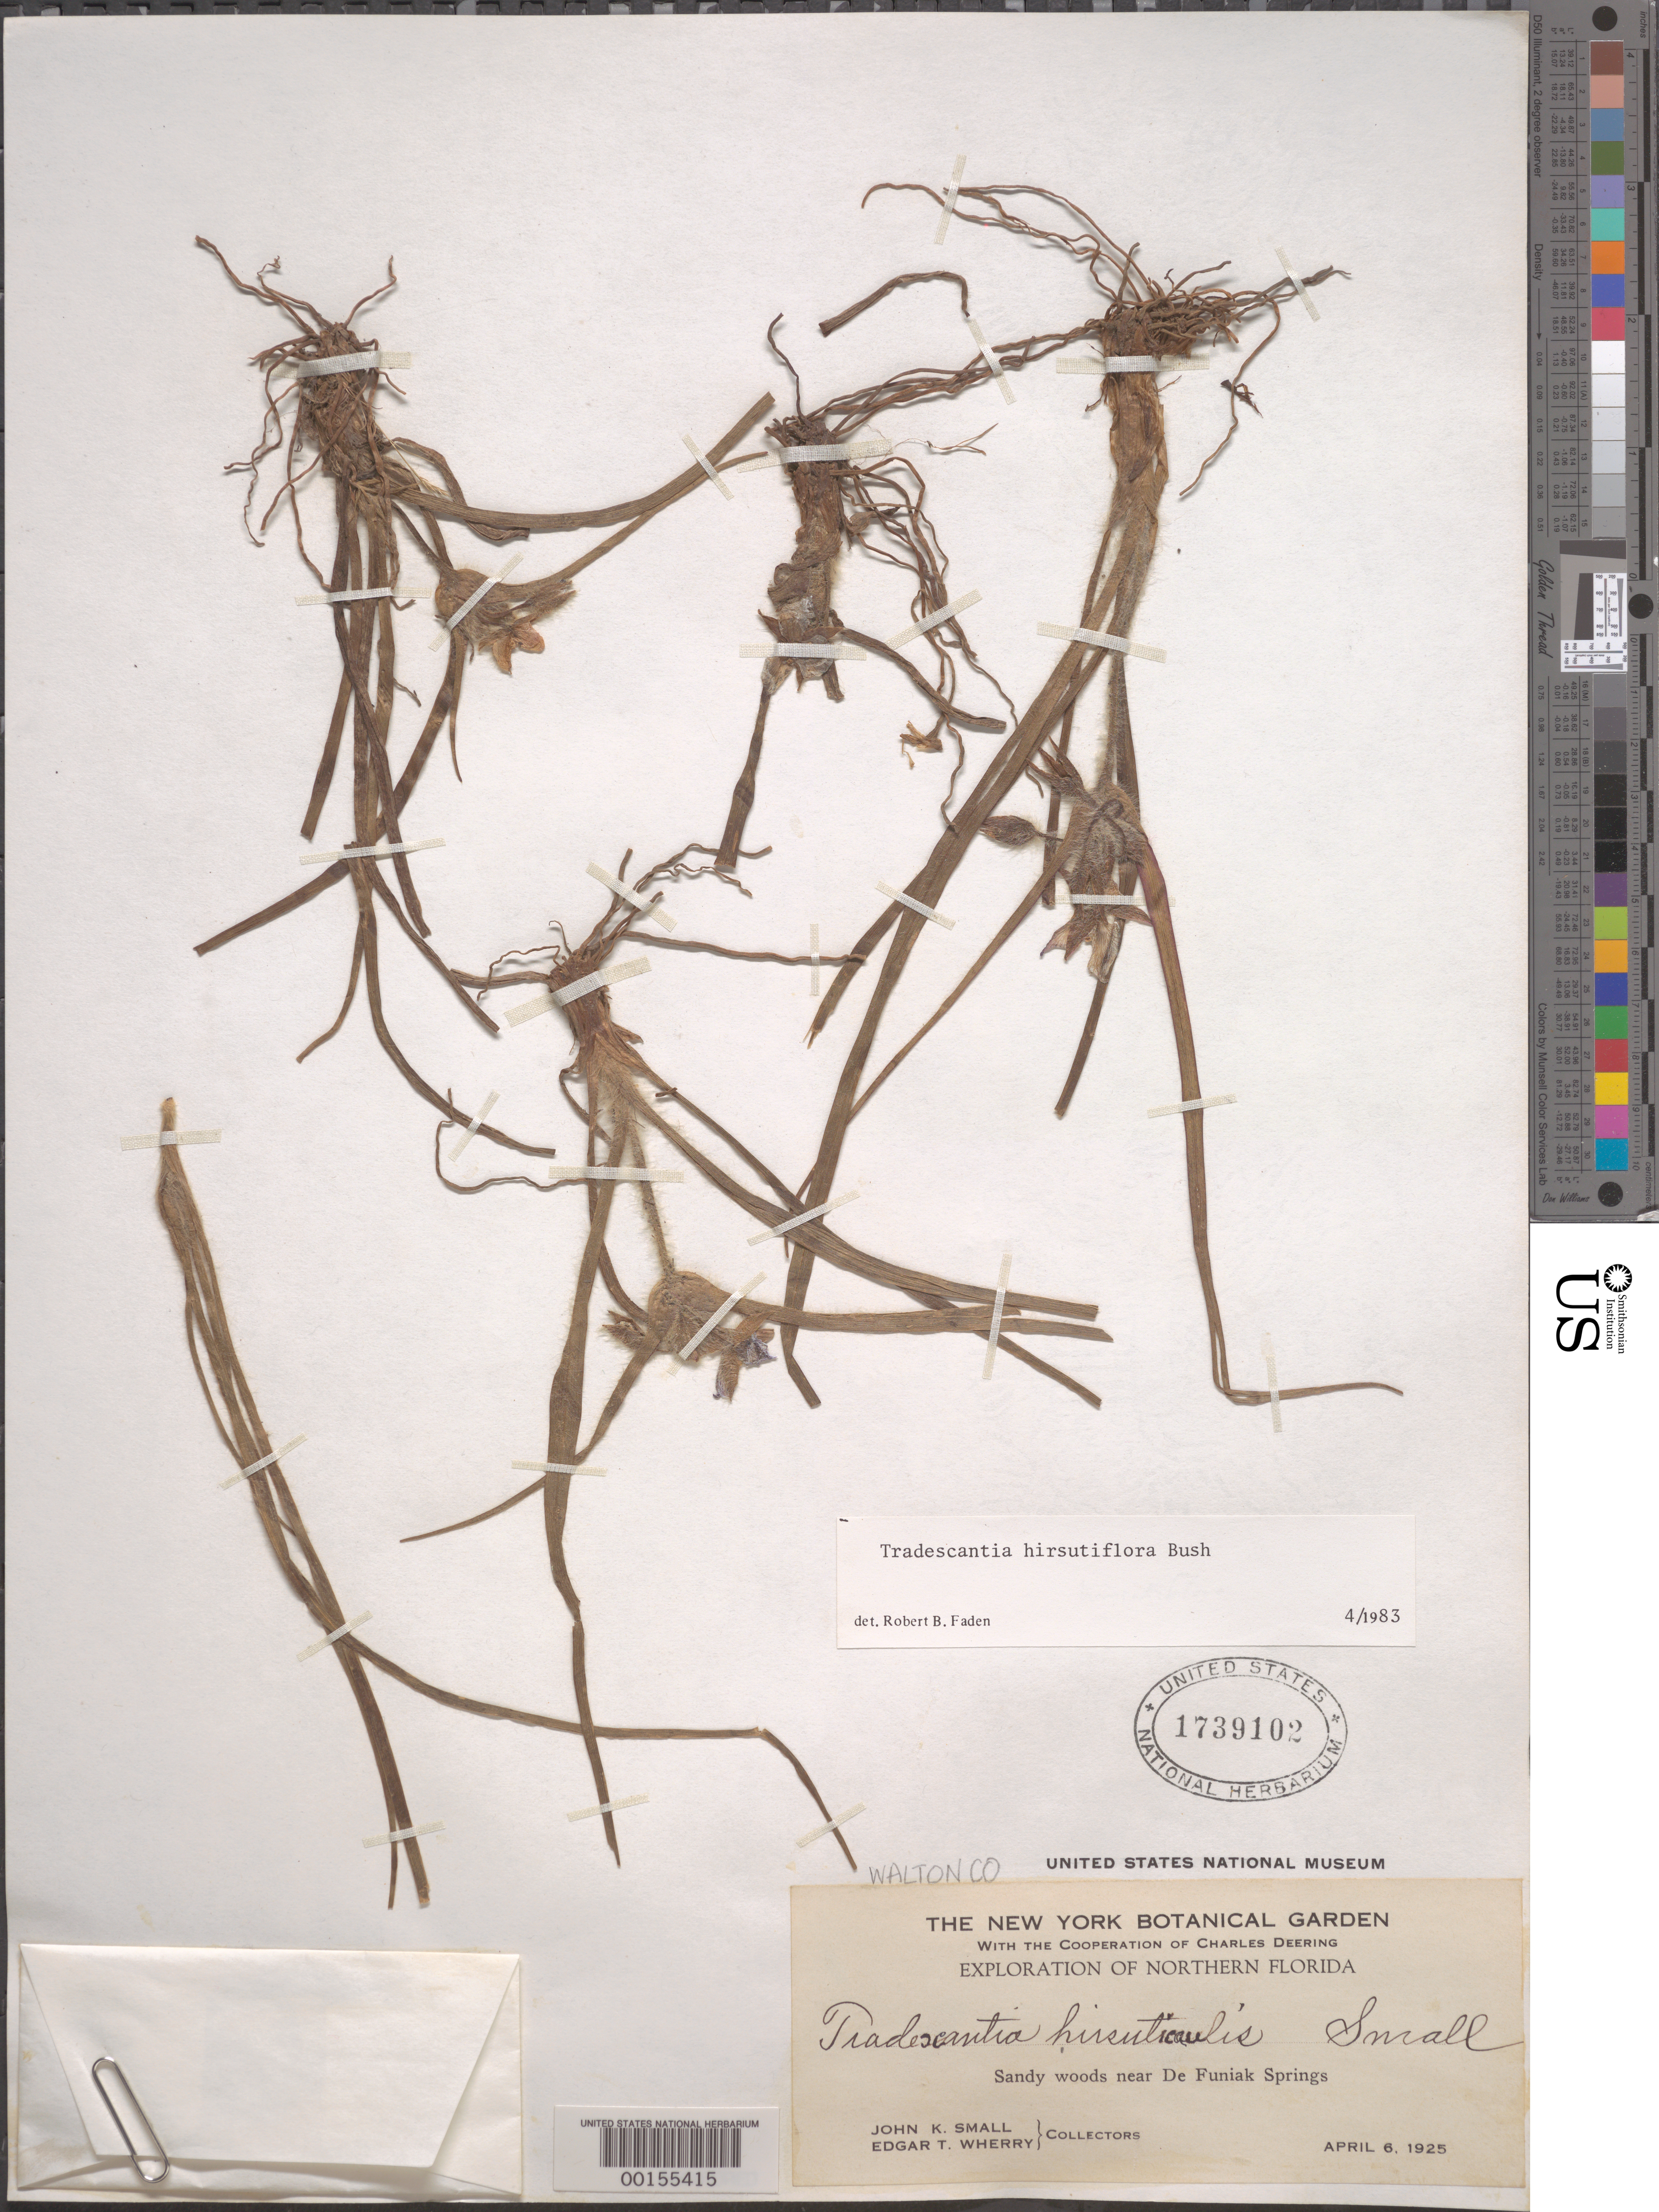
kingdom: Plantae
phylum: Tracheophyta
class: Liliopsida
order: Commelinales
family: Commelinaceae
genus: Tradescantia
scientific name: Tradescantia hirsutiflora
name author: Bush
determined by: Faden, Robert B., (US), Smithsonian Institution - National Museum of Natural History (UNITED STATES)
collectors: J. K. Small & E. T. Wherry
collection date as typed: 06 Apr 1925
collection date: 1925-04-06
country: United States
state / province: Florida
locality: Near de funiak springs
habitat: Sandy woods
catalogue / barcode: US 1739102